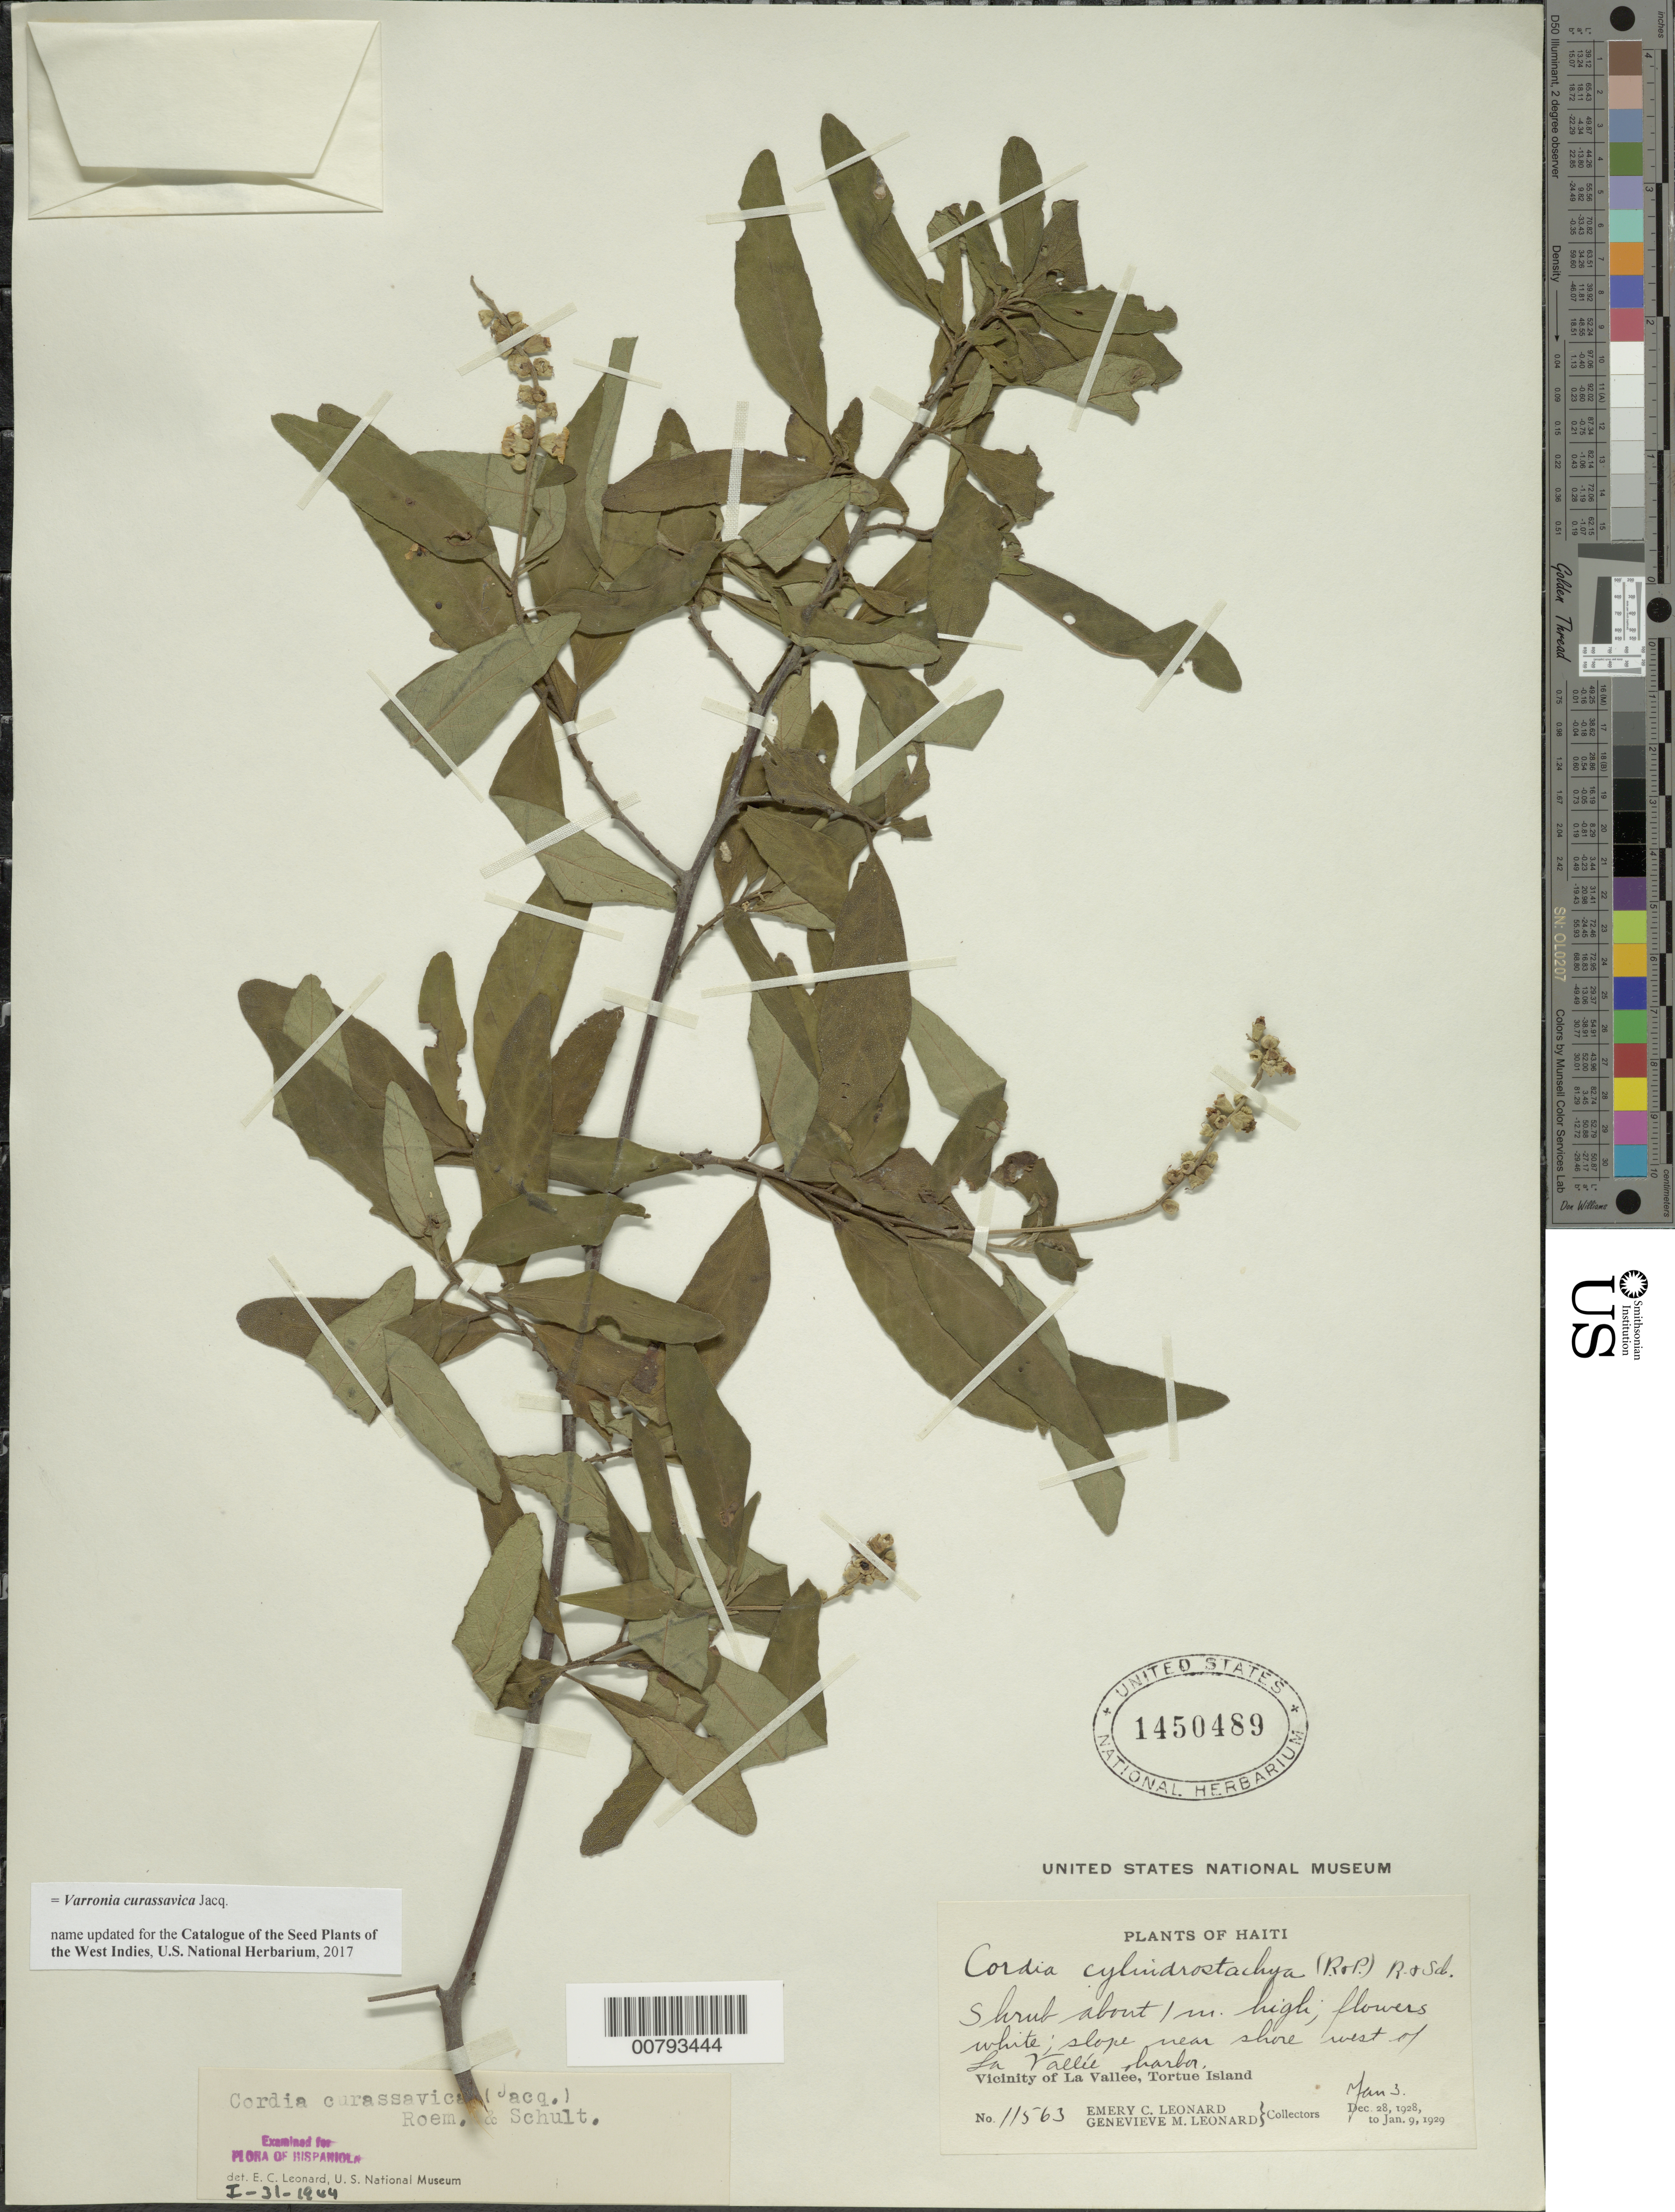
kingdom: Plantae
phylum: Tracheophyta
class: Magnoliopsida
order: Boraginales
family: Cordiaceae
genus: Varronia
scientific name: Varronia curassavica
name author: Jacq.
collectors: E. C. Leonard & G. M. Leonard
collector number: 11563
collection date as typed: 03 Jan 1929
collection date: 1929-01-03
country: Haiti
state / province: Nord-Óuest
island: Île de la Tortue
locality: Tortue Island, vicinity of La Vallée, slope near shore west of La Vallée harbor.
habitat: Slope near shore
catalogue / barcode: US 1450489